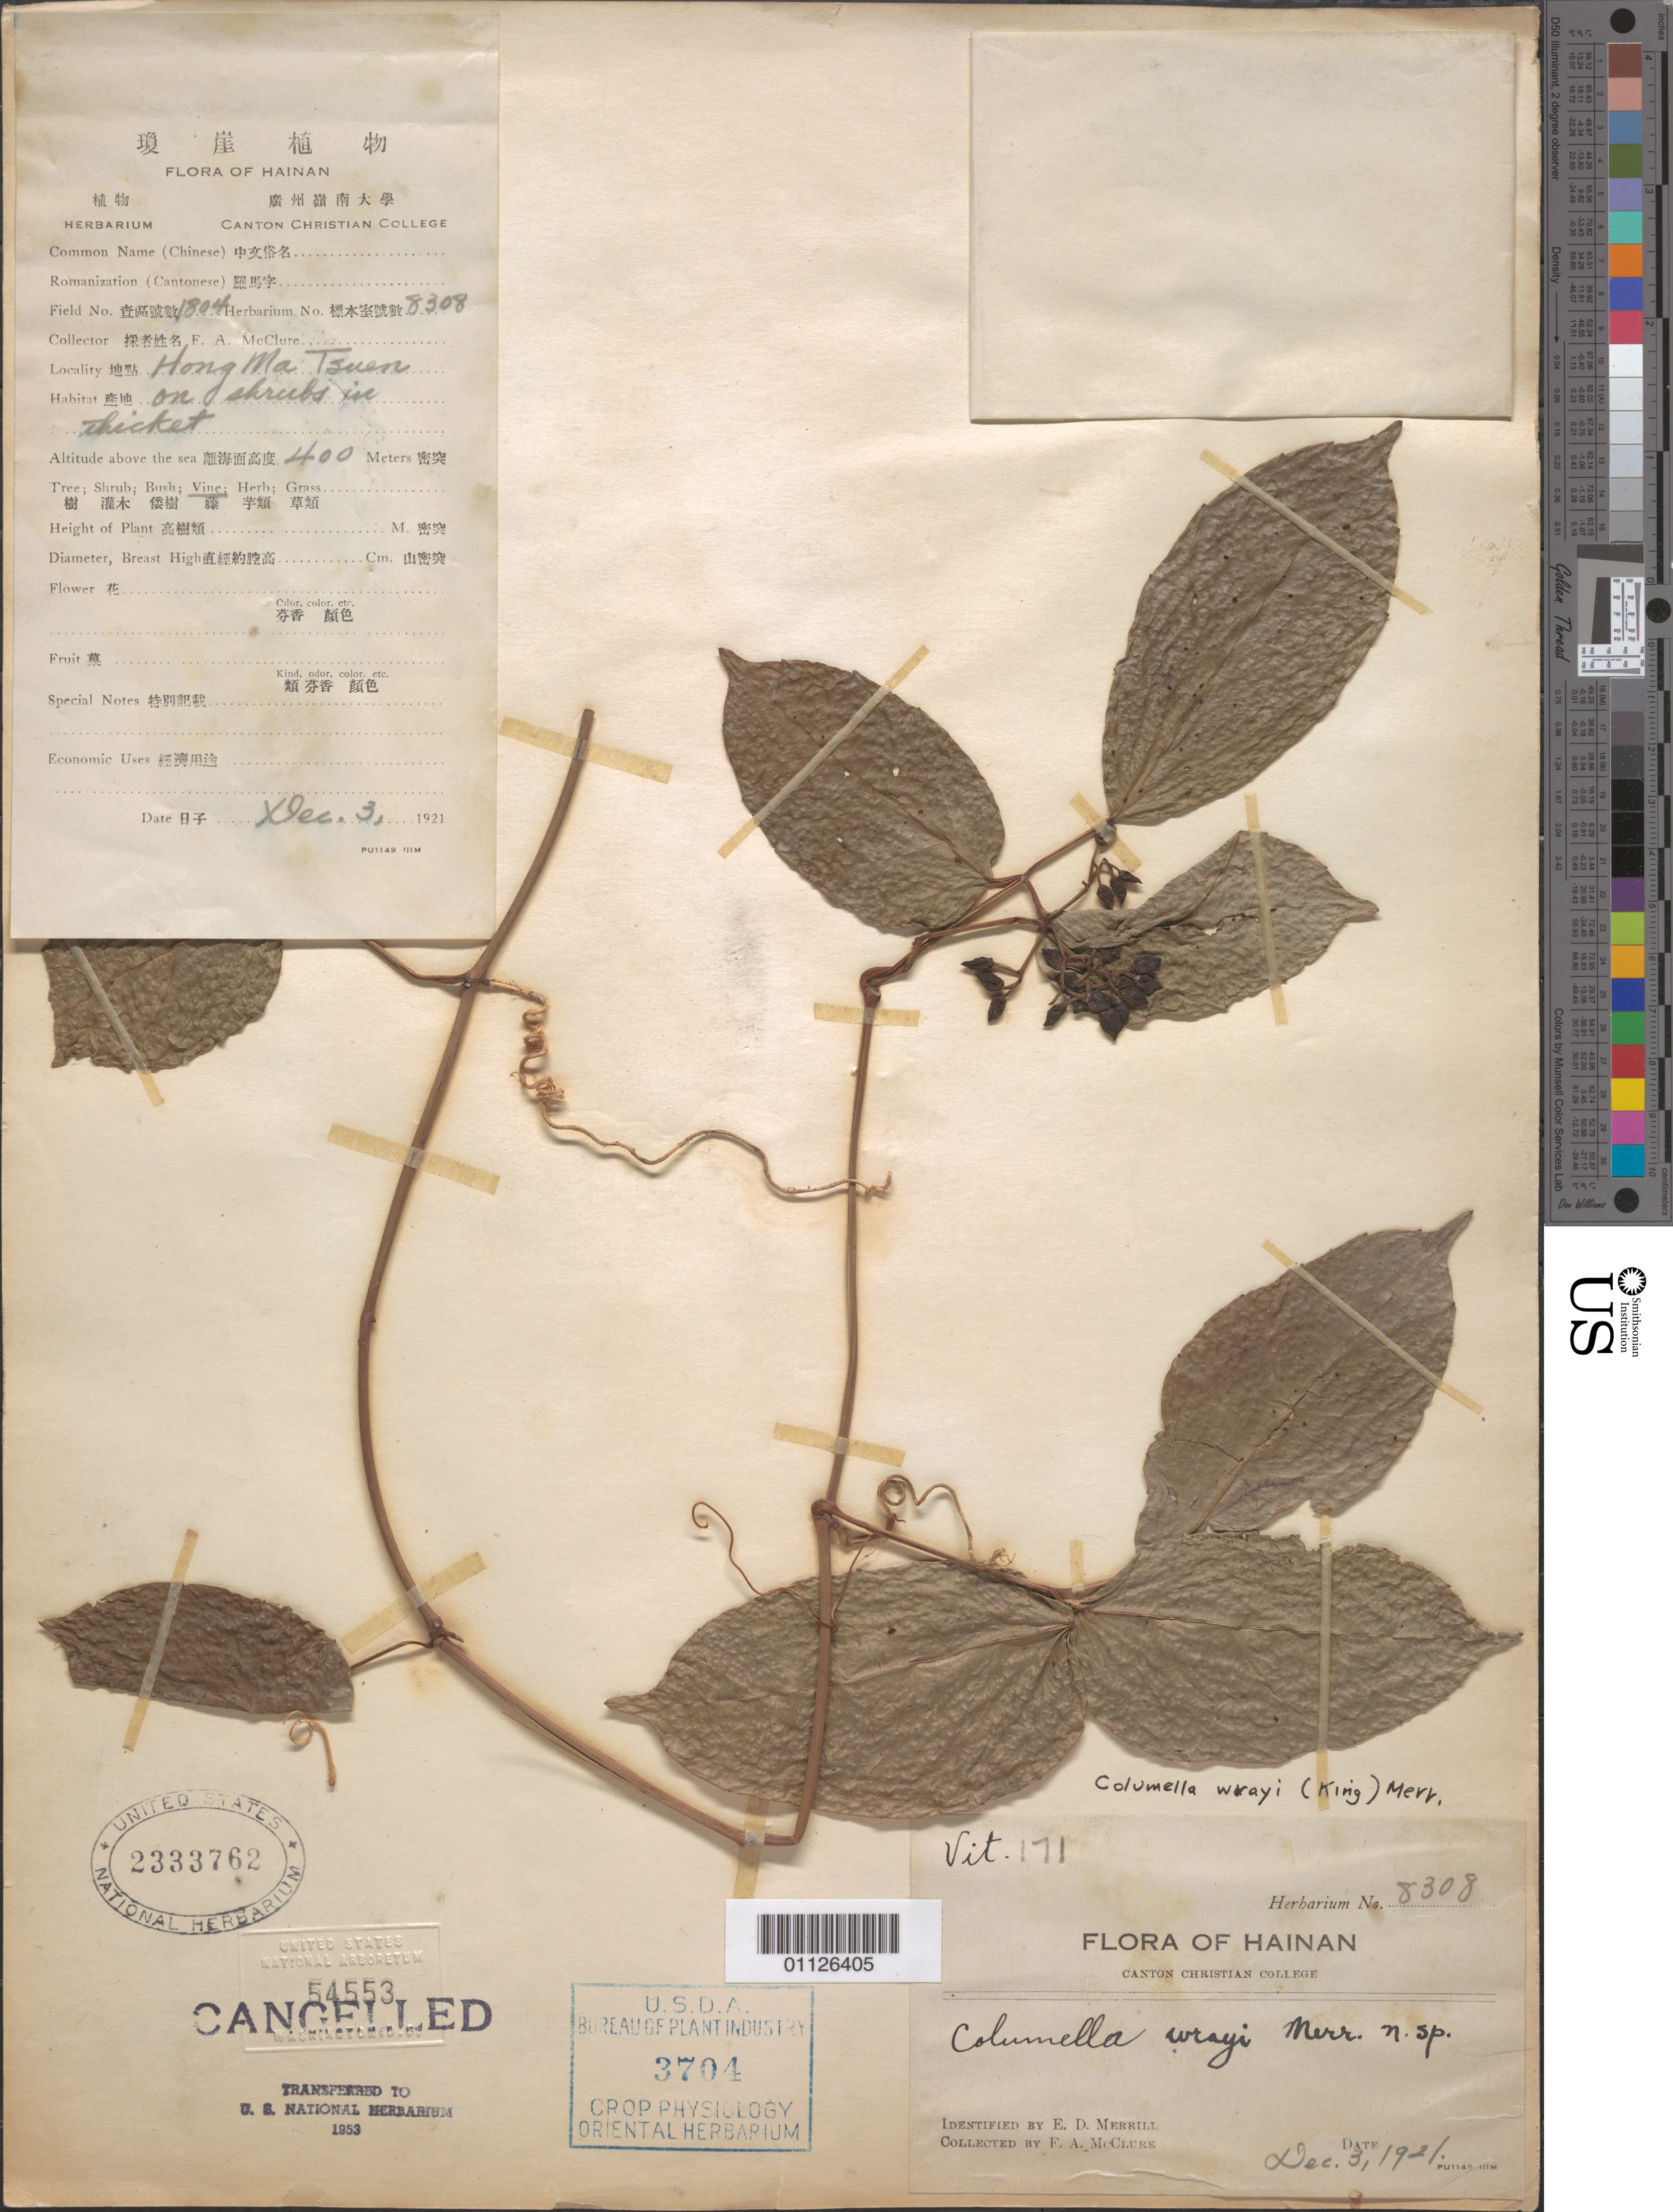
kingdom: Plantae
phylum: Tracheophyta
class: Magnoliopsida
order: Vitales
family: Vitaceae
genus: Cayratia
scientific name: Cayratia wrayi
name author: (King) Gagnep.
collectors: F. A. McClure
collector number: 8308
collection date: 1921-12-03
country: China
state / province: Hainan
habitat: On shrubs in thicket.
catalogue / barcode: US 2333762